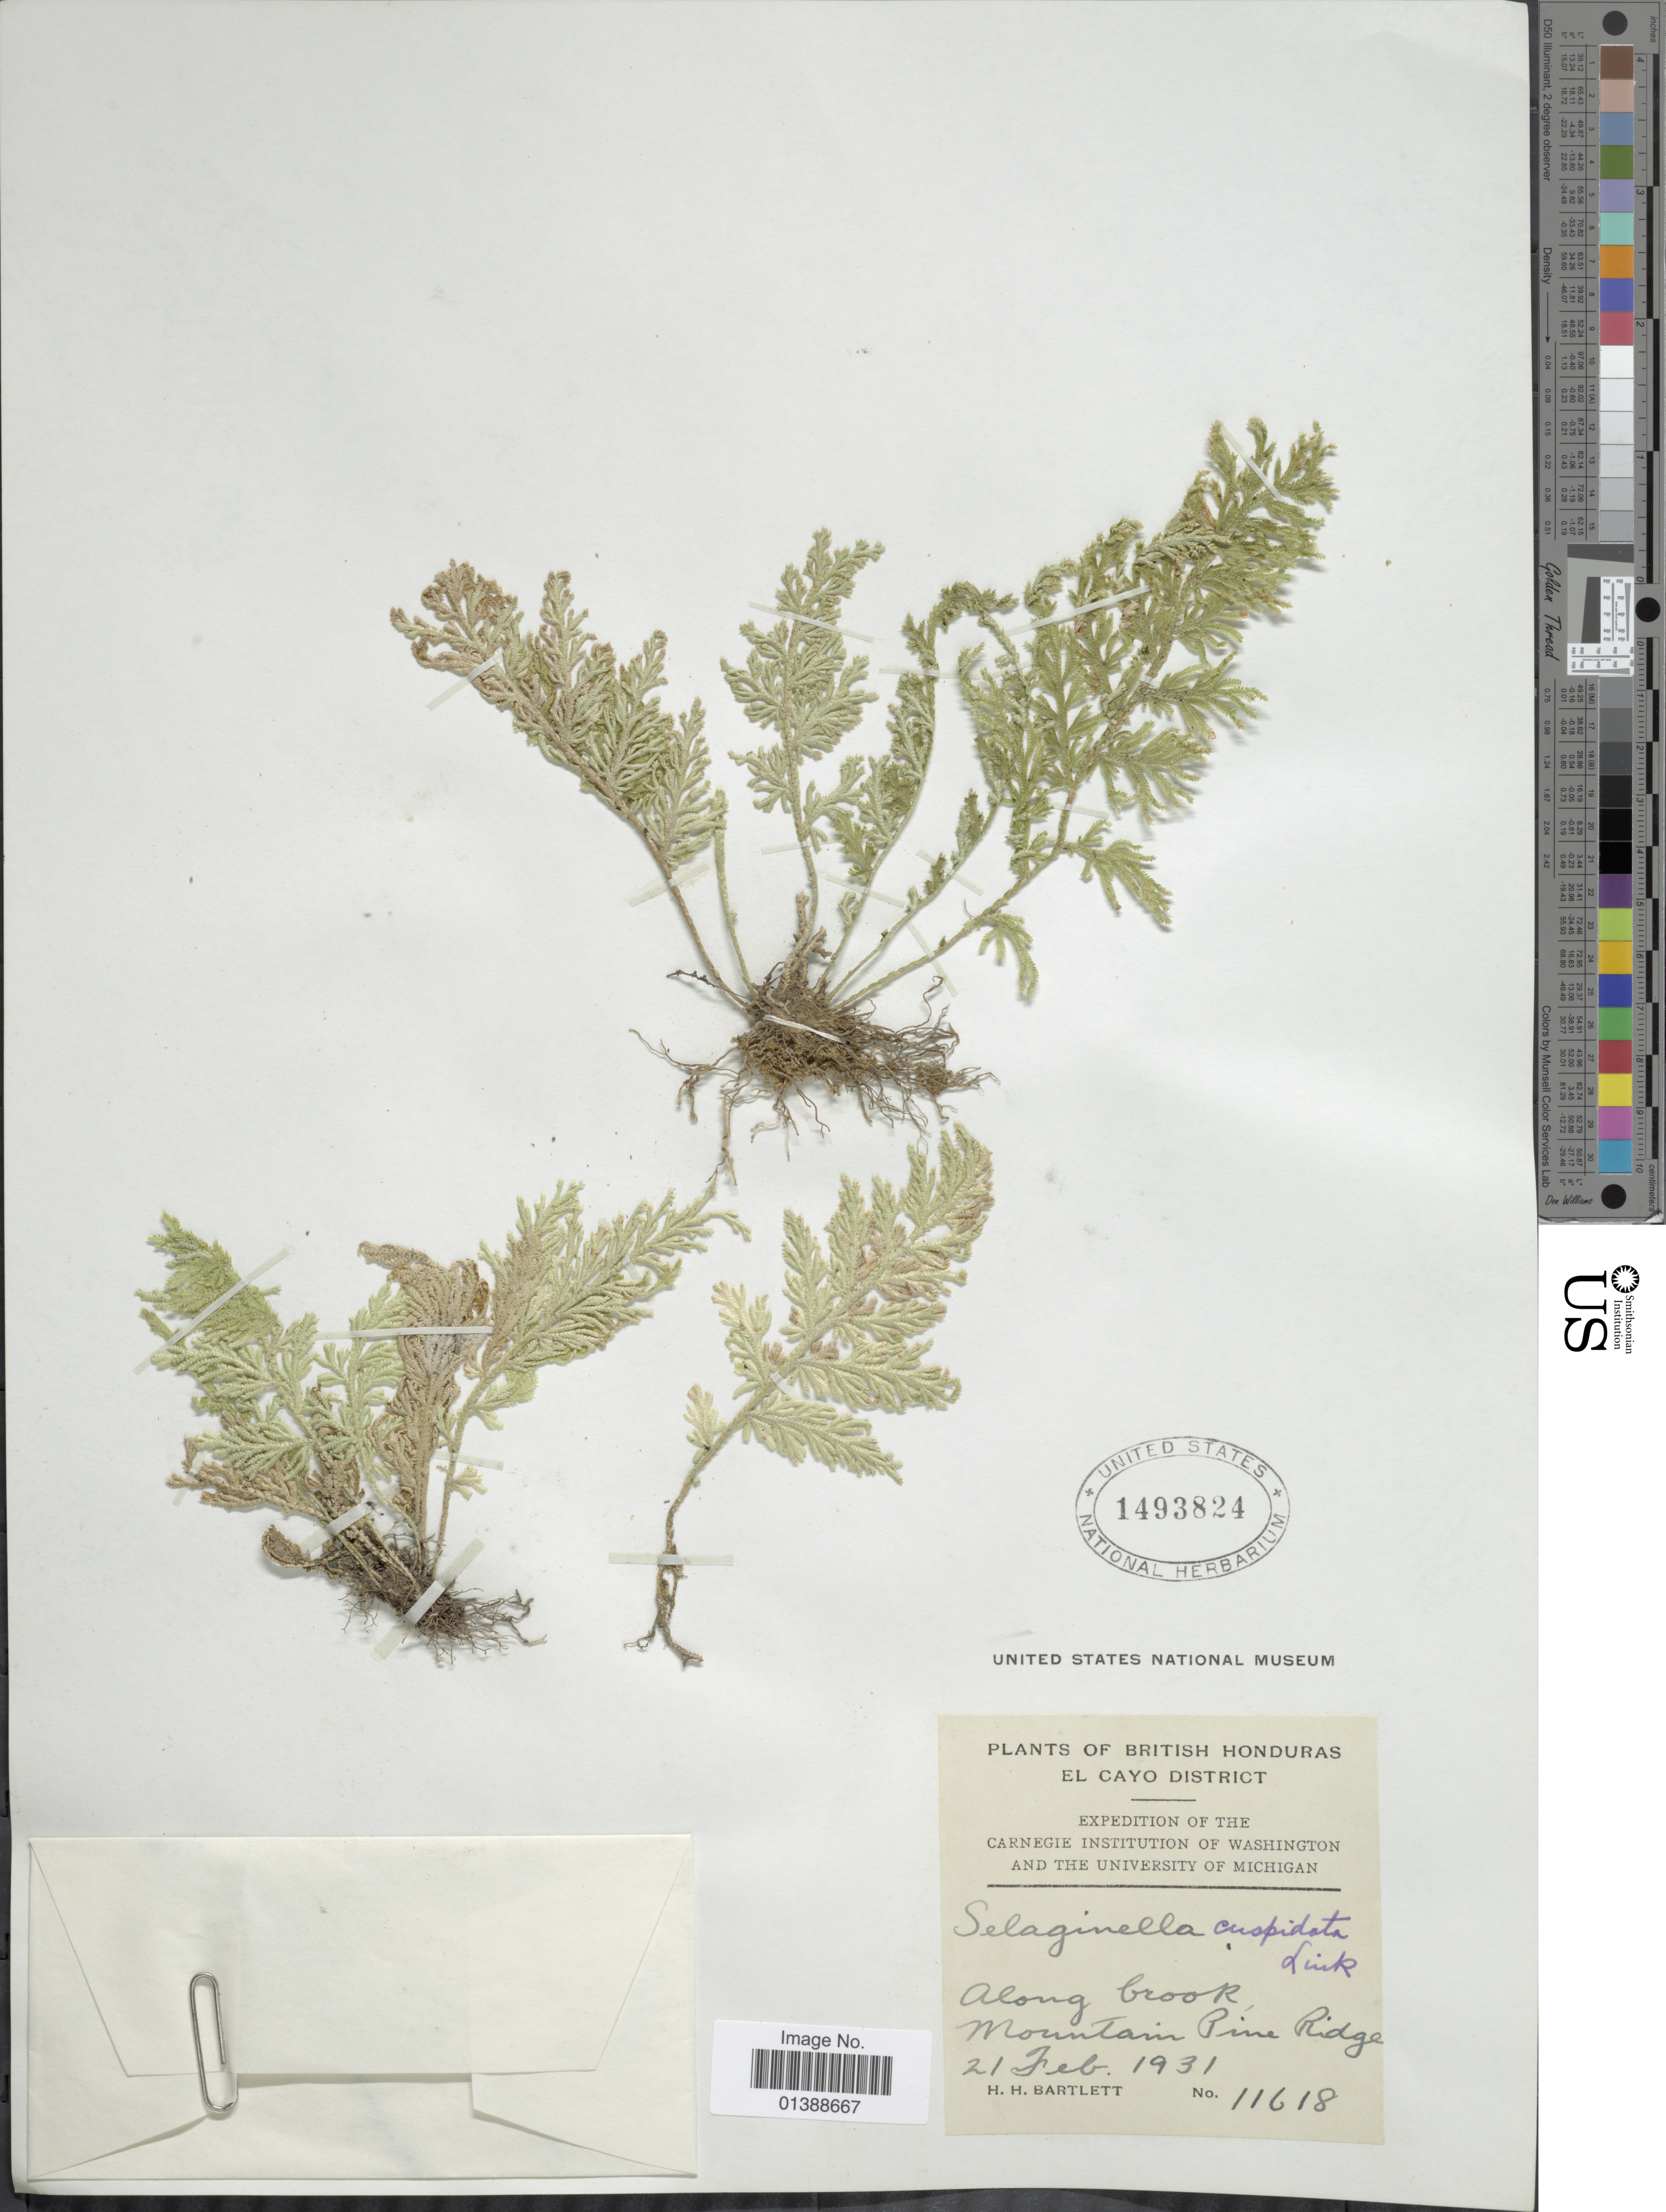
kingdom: Plantae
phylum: Tracheophyta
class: Lycopodiopsida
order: Selaginellales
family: Selaginellaceae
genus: Selaginella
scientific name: Selaginella pallescens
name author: (C. Presl) Spring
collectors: H. H. Bartlett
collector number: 11618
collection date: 1931-02-21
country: Belize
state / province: Cayo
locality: British Honduras, El Cayo District, Along brook Mountain Pine Ridge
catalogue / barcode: US 1493824